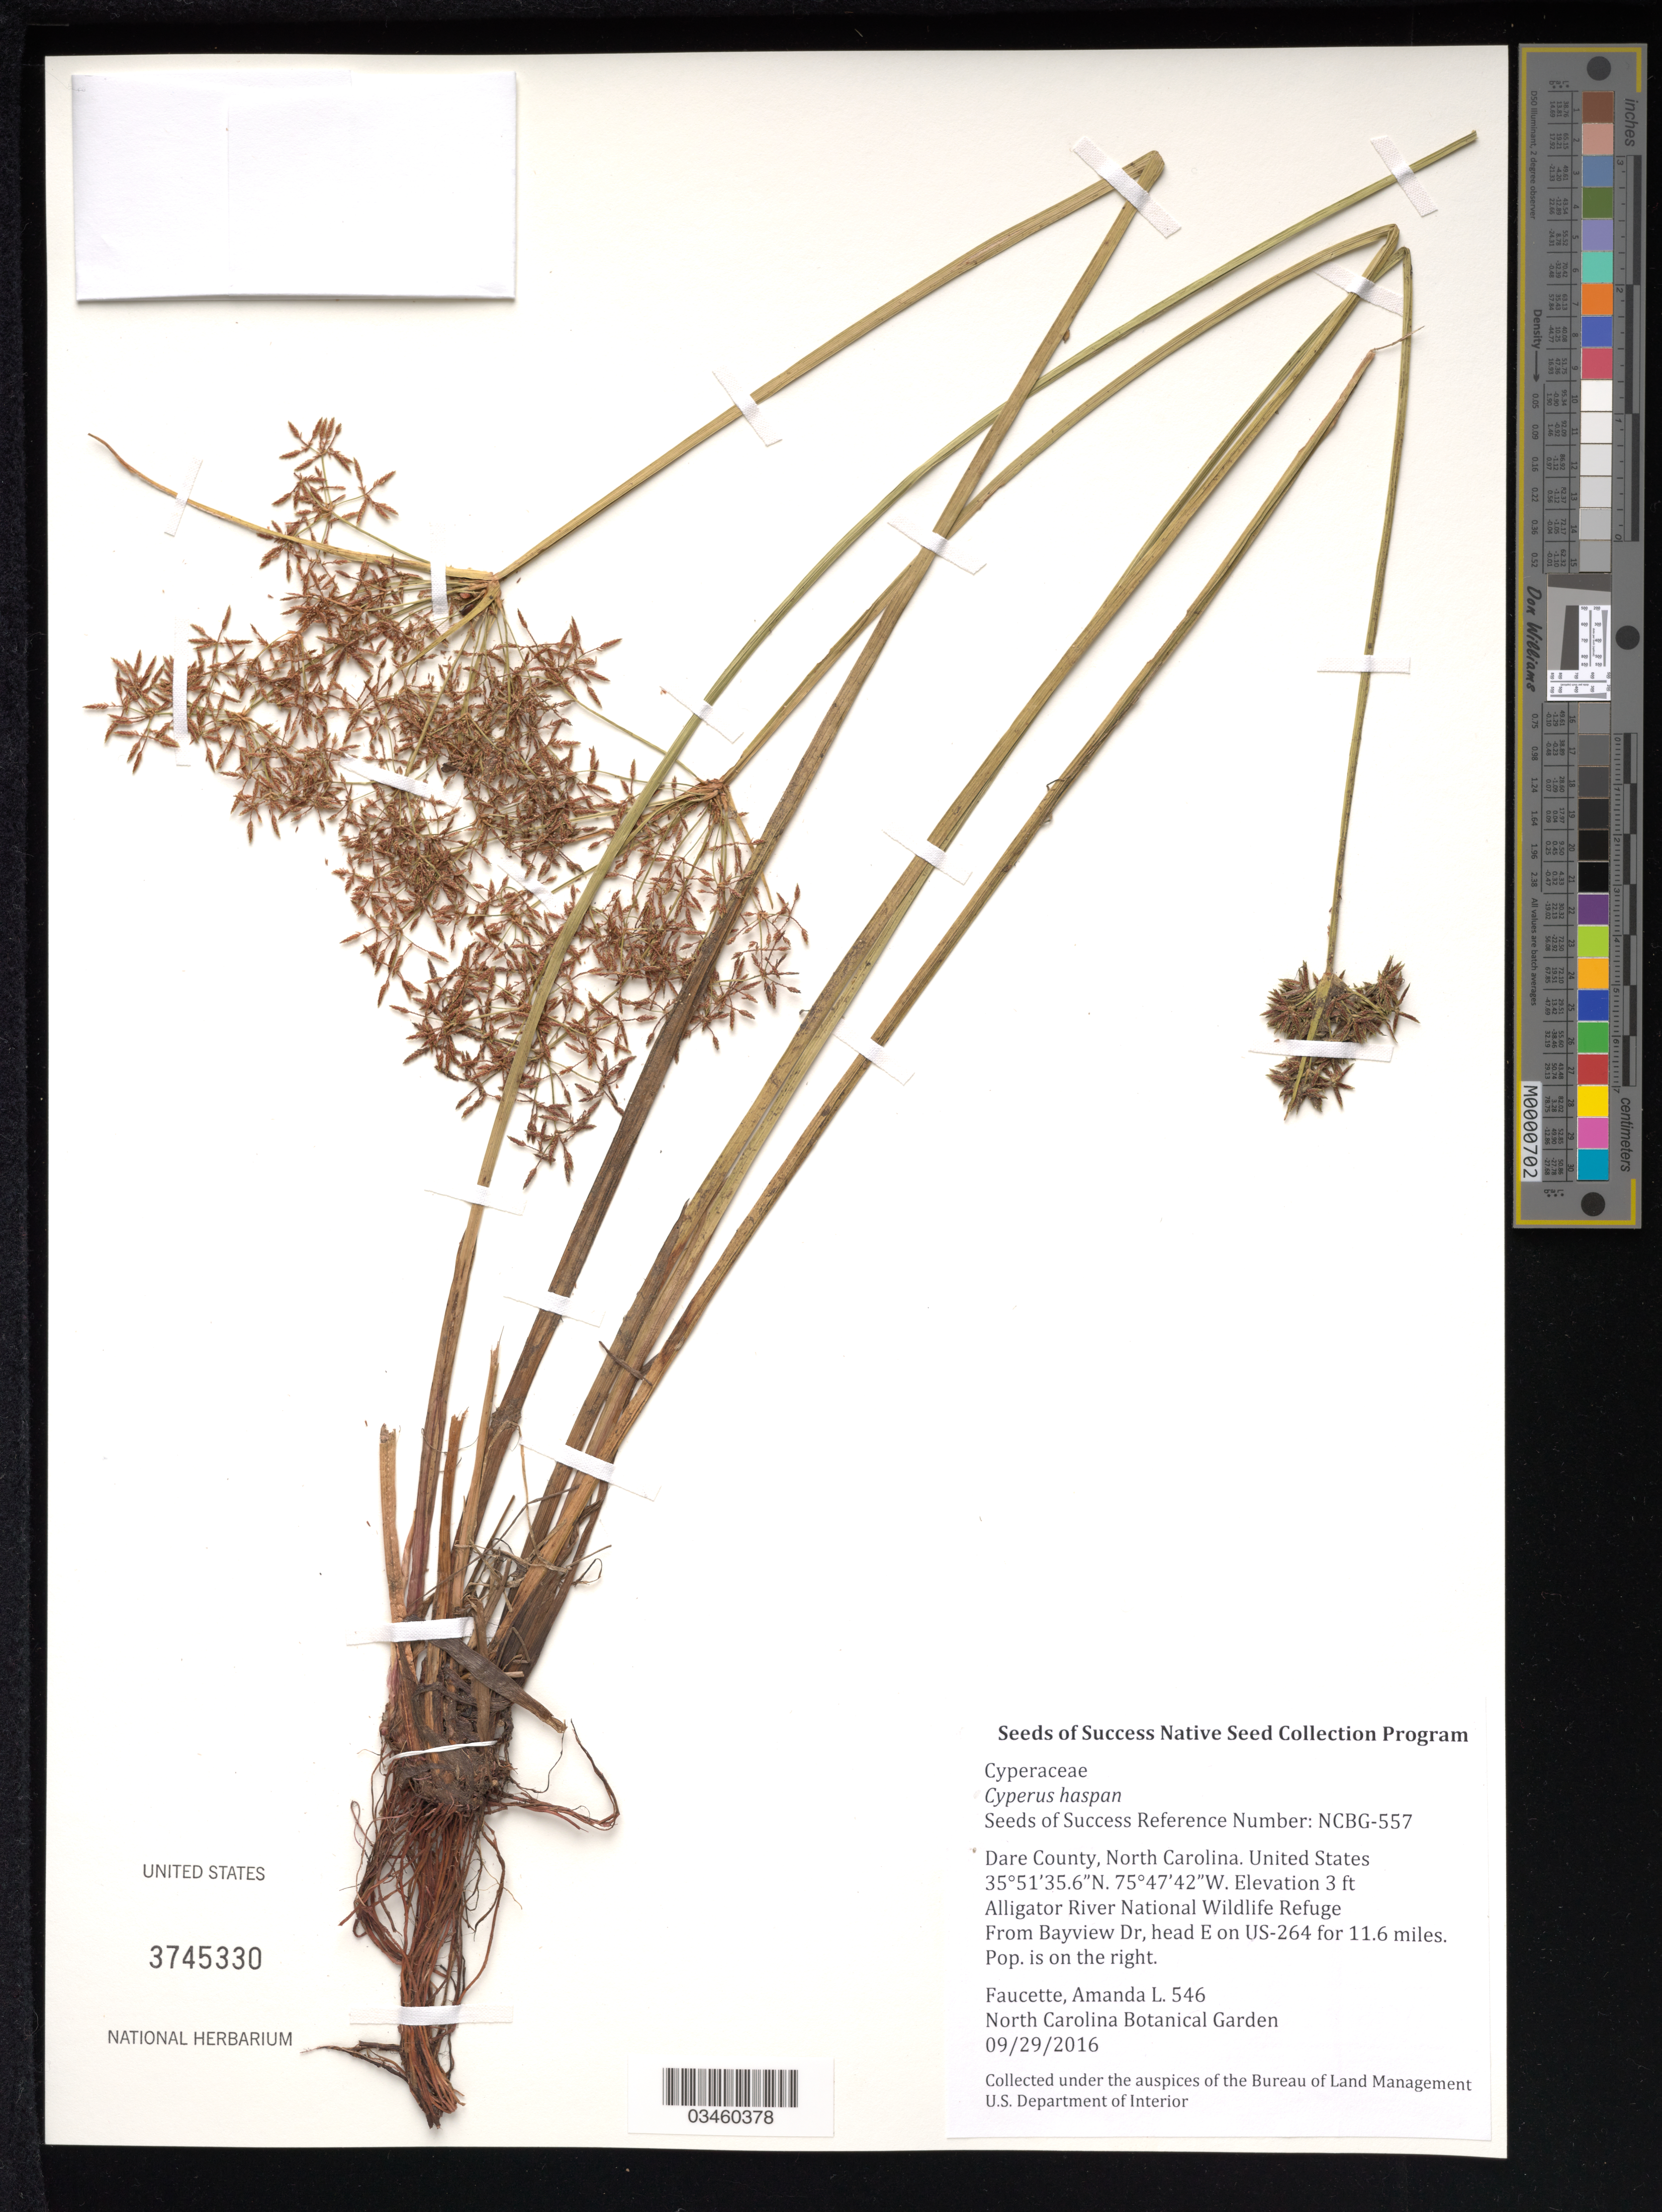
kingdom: Plantae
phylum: Tracheophyta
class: Liliopsida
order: Poales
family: Cyperaceae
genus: Cyperus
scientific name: Cyperus haspan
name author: L.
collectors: A. Faucette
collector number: NCBG-557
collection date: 2016-09-29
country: United States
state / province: North Carolina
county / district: Dare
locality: Alligator River National Wildlife Refuge, 11.6 mi. E on US-264 from Bayview Dr.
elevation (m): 1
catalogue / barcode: US 3745330